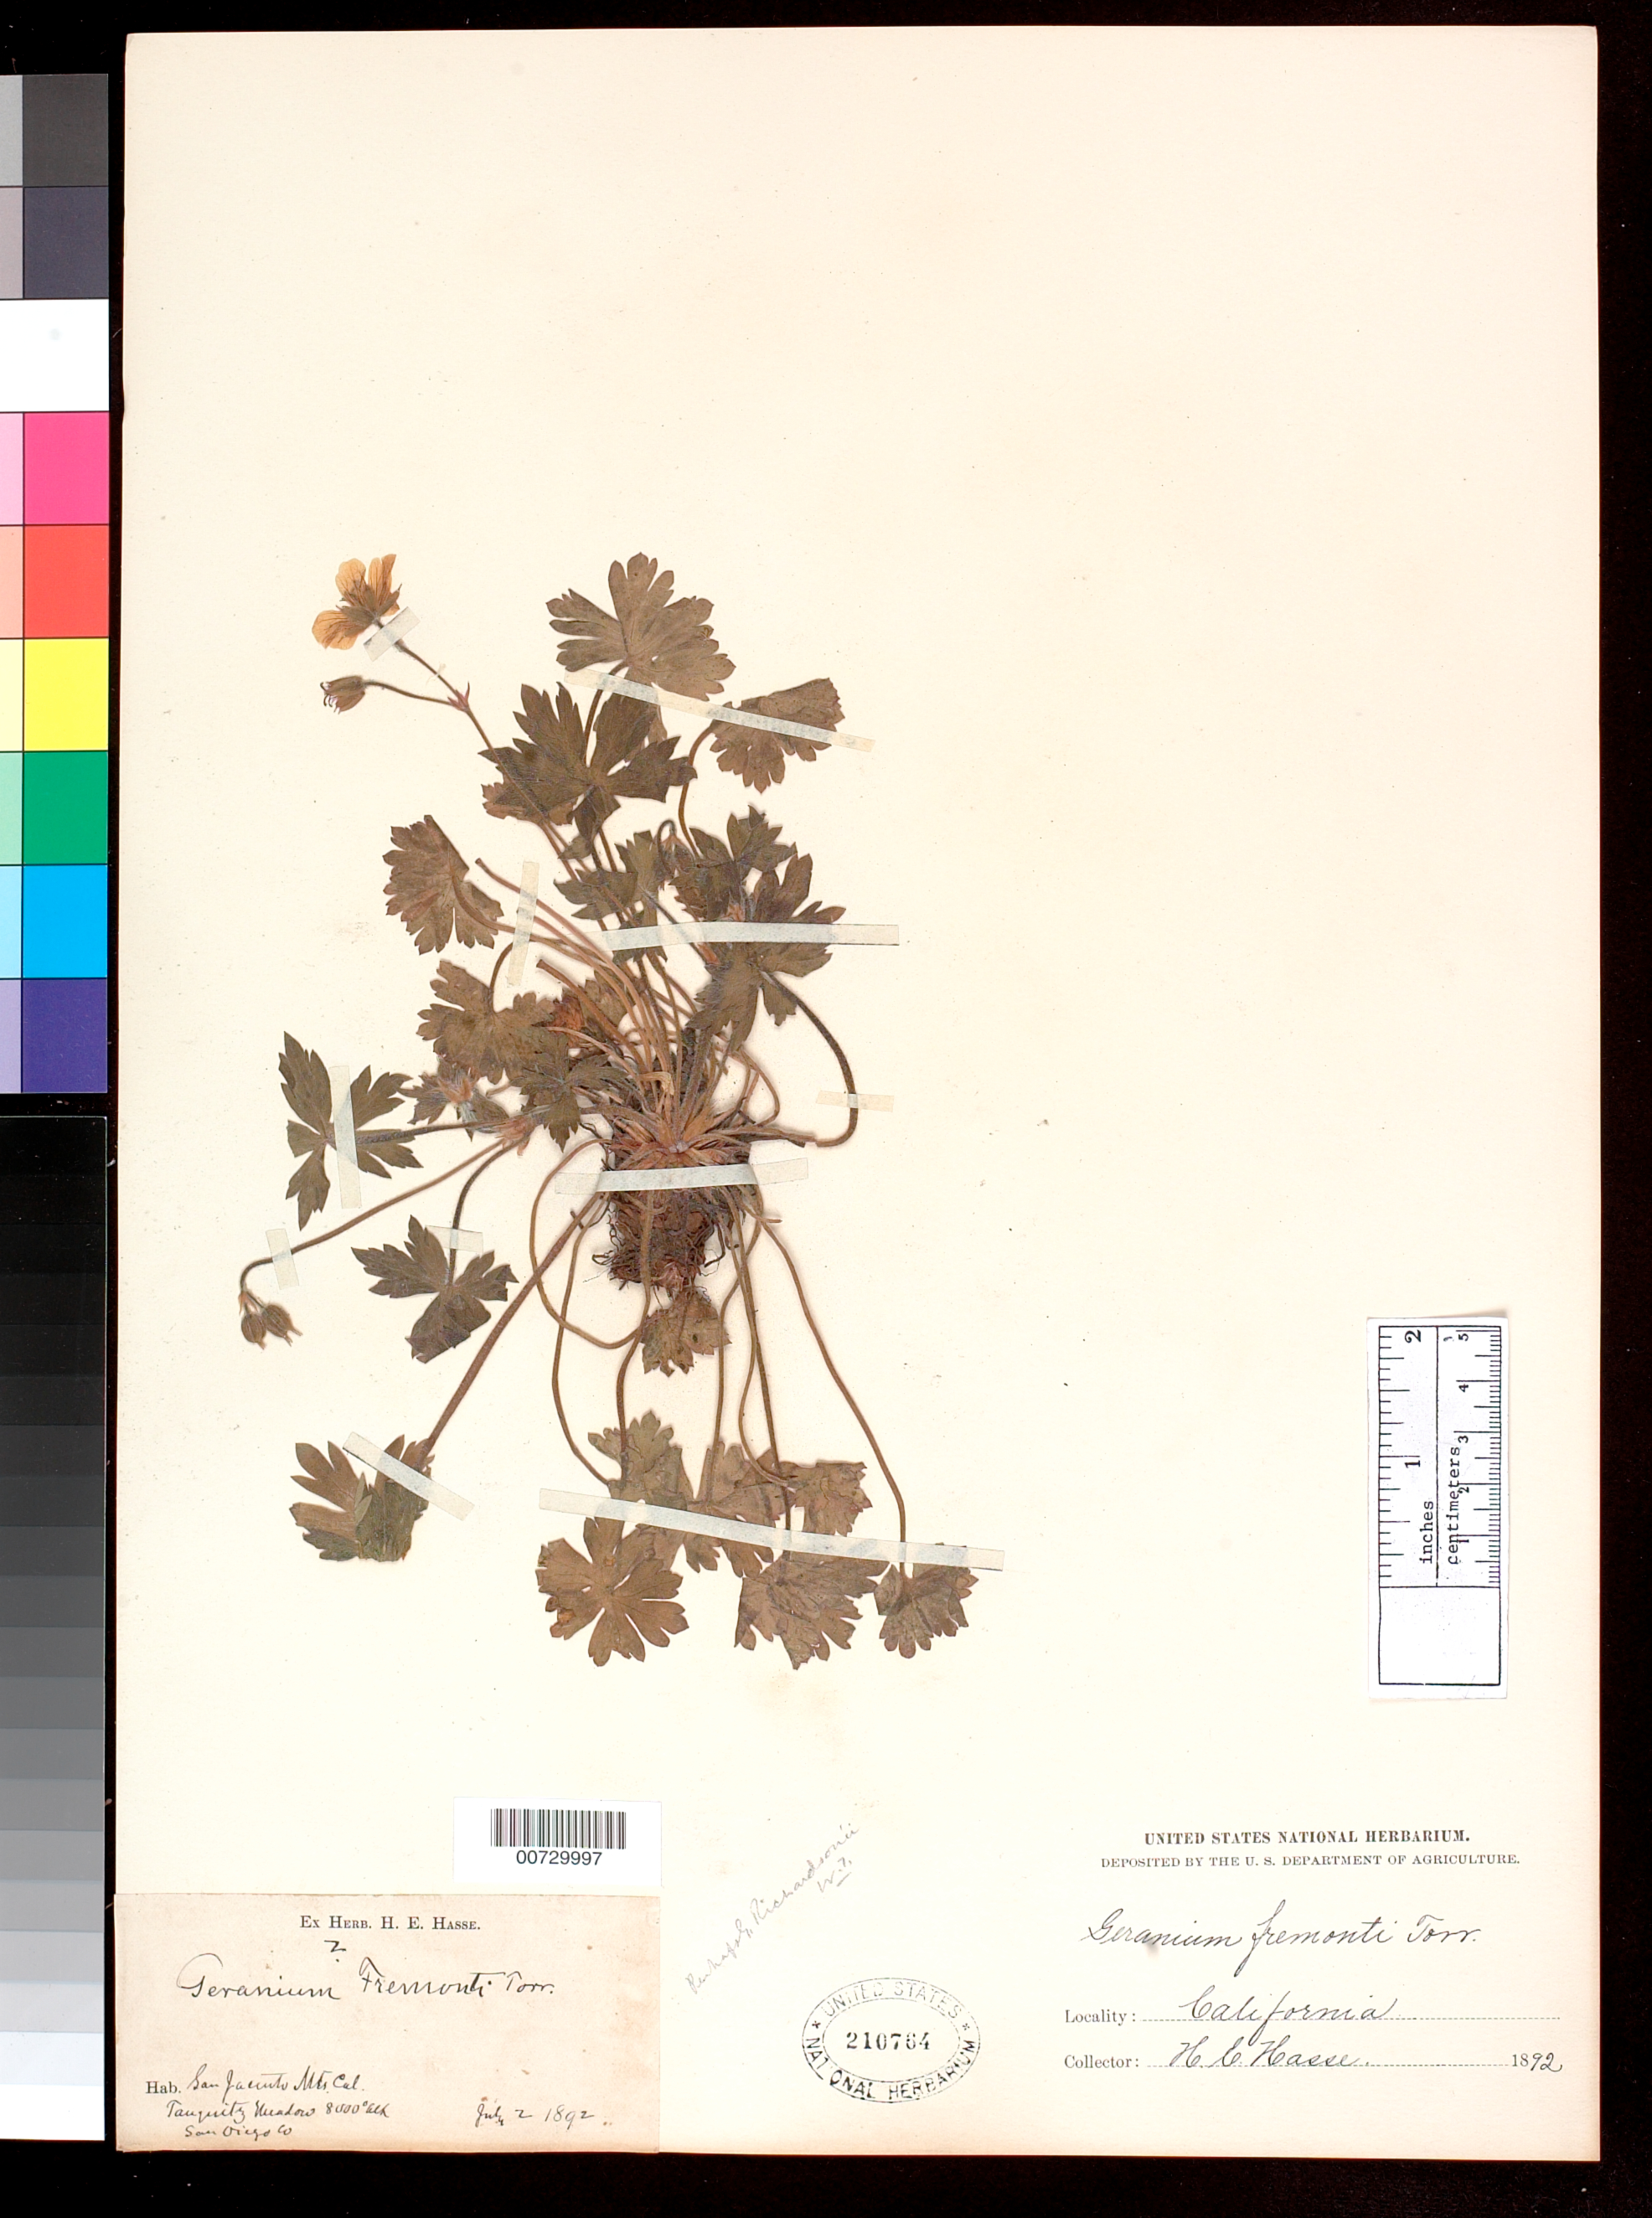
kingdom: Plantae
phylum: Tracheophyta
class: Magnoliopsida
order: Geraniales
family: Geraniaceae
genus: Geranium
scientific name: Geranium sp.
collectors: H. E. Hasse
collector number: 2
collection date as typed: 2 Jul 1892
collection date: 1892-07-02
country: United States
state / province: California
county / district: San Diego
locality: San Jacinto Mts., Tahquitz Meadow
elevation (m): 2438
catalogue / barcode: US 210764